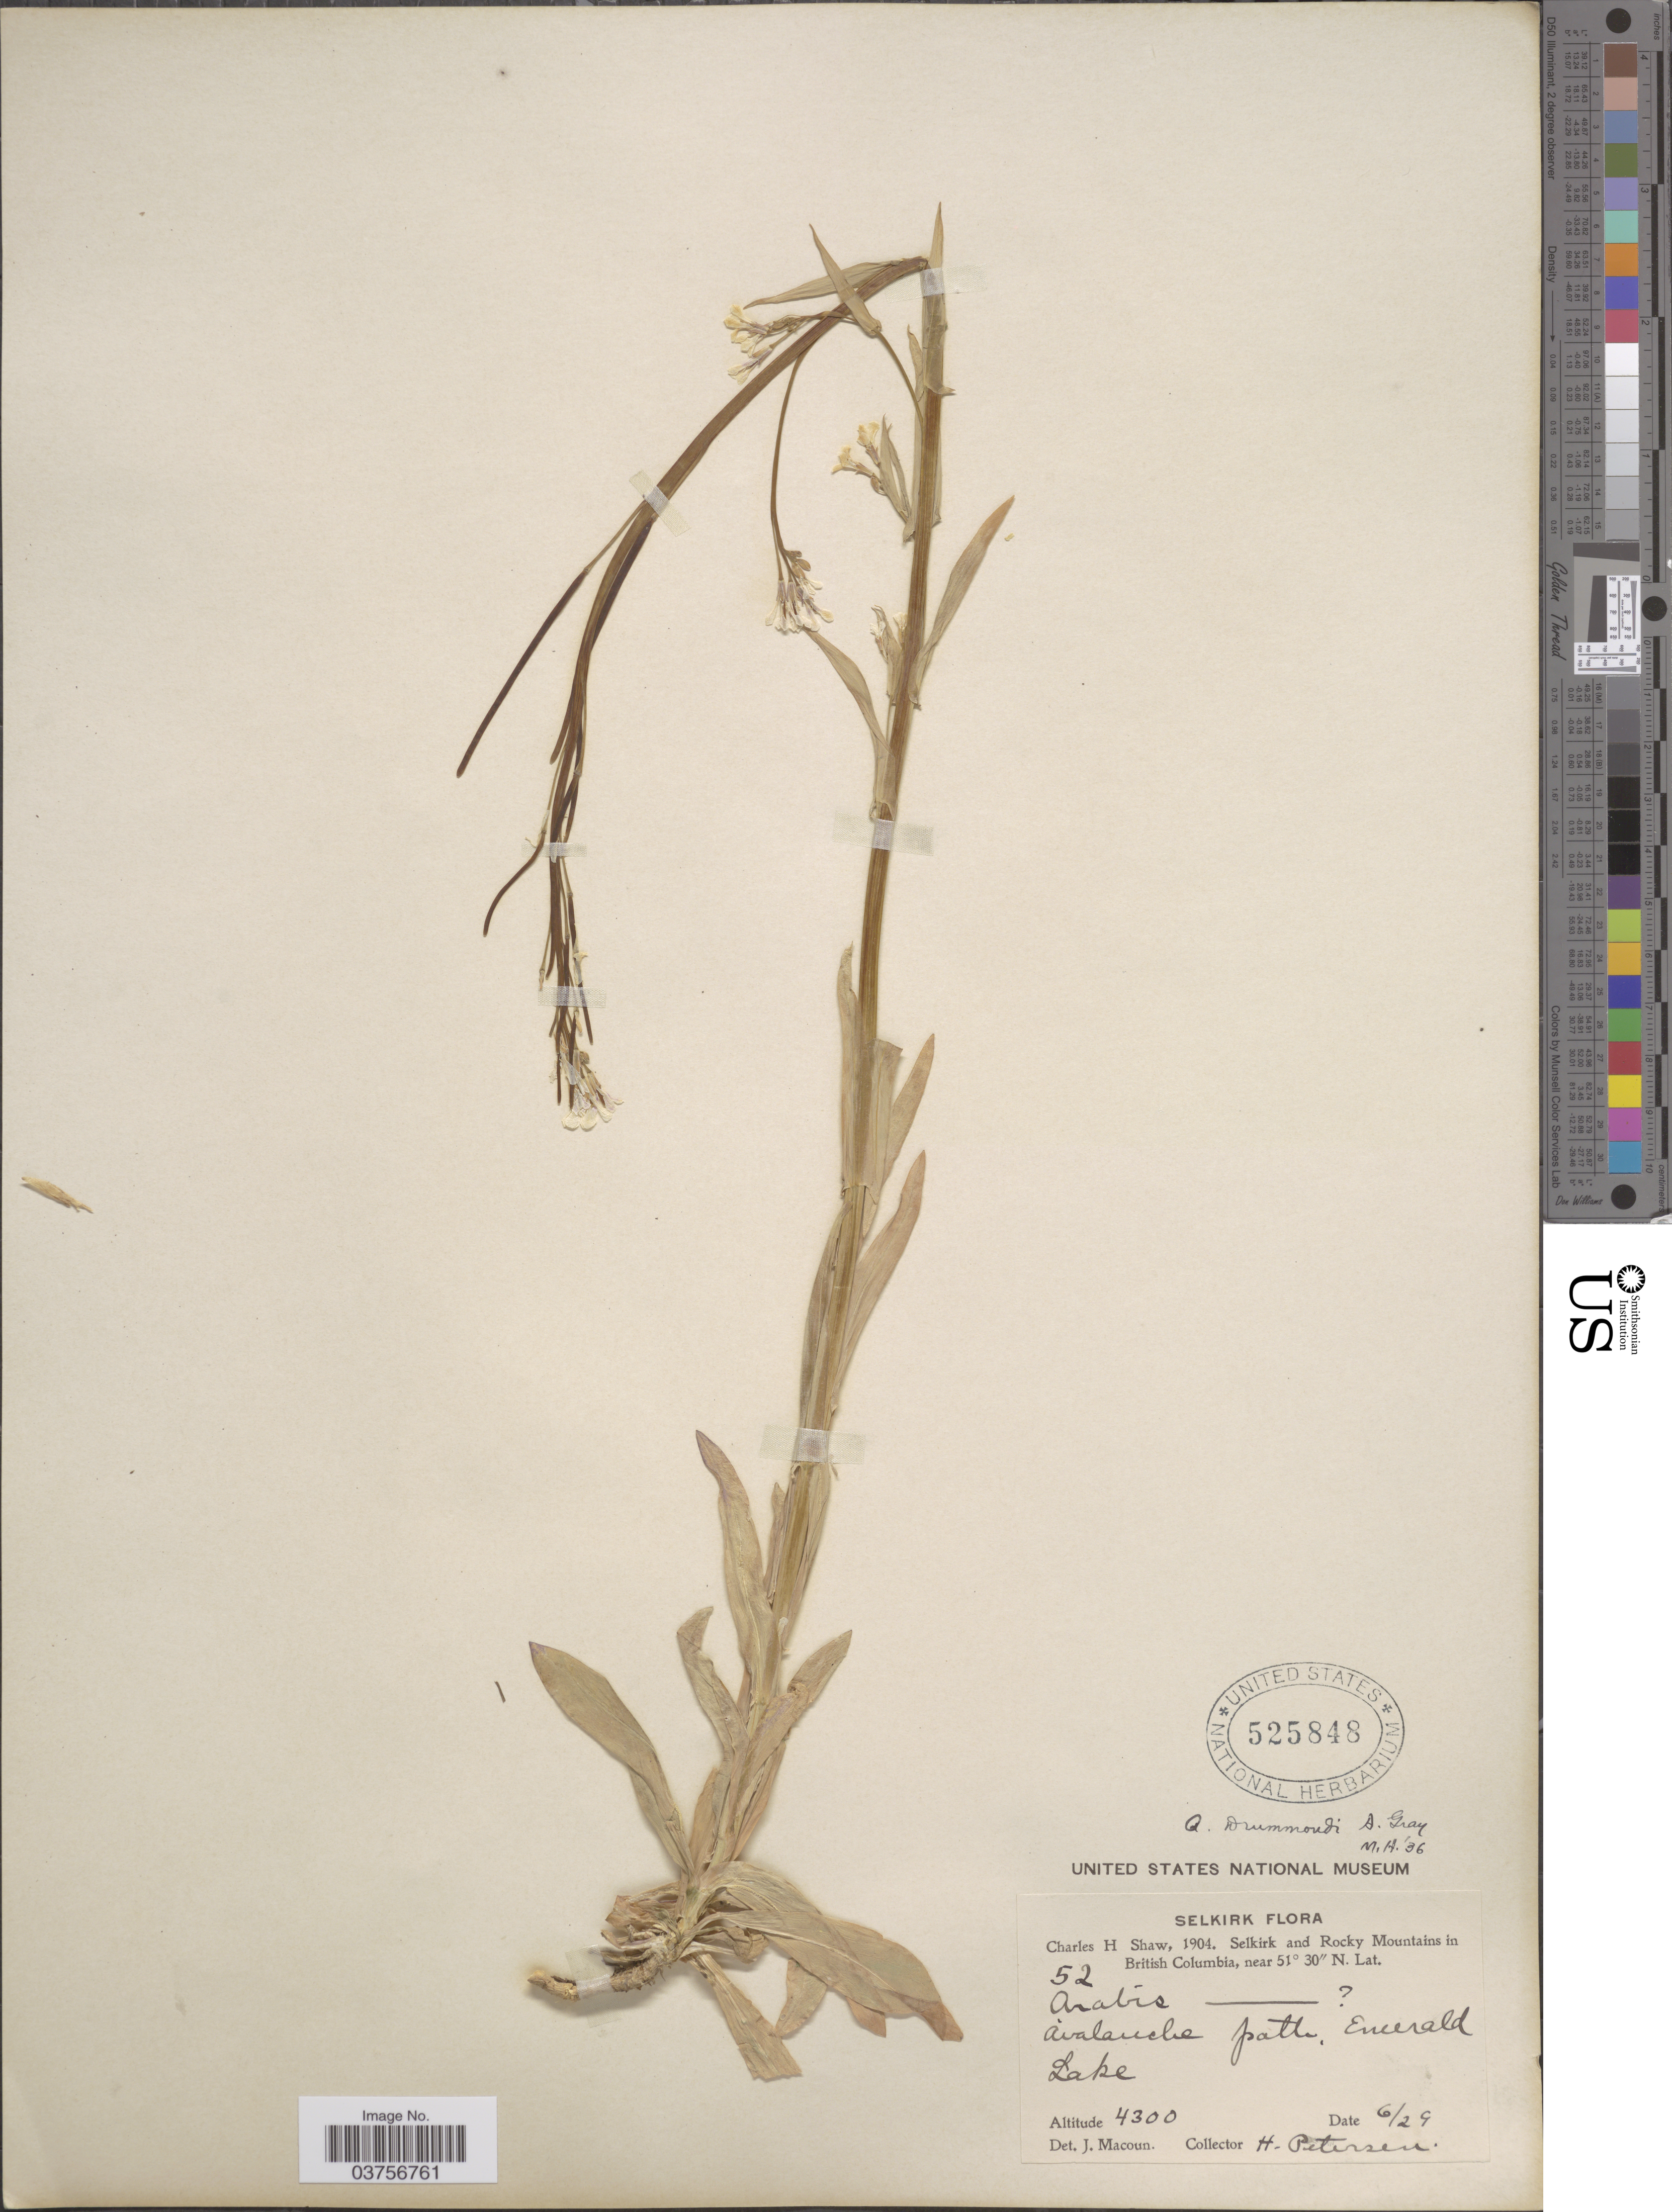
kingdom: Plantae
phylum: Tracheophyta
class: Magnoliopsida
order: Brassicales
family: Brassicaceae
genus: Arabis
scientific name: Arabis drummondii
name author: A. Gray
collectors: H. Petersen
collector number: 52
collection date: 1904-06-29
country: Canada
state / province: British Columbia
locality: Selkirk. Selkirk and Rocky Mountains. Avalanche Path. Emerald Lake.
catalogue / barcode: US 525848